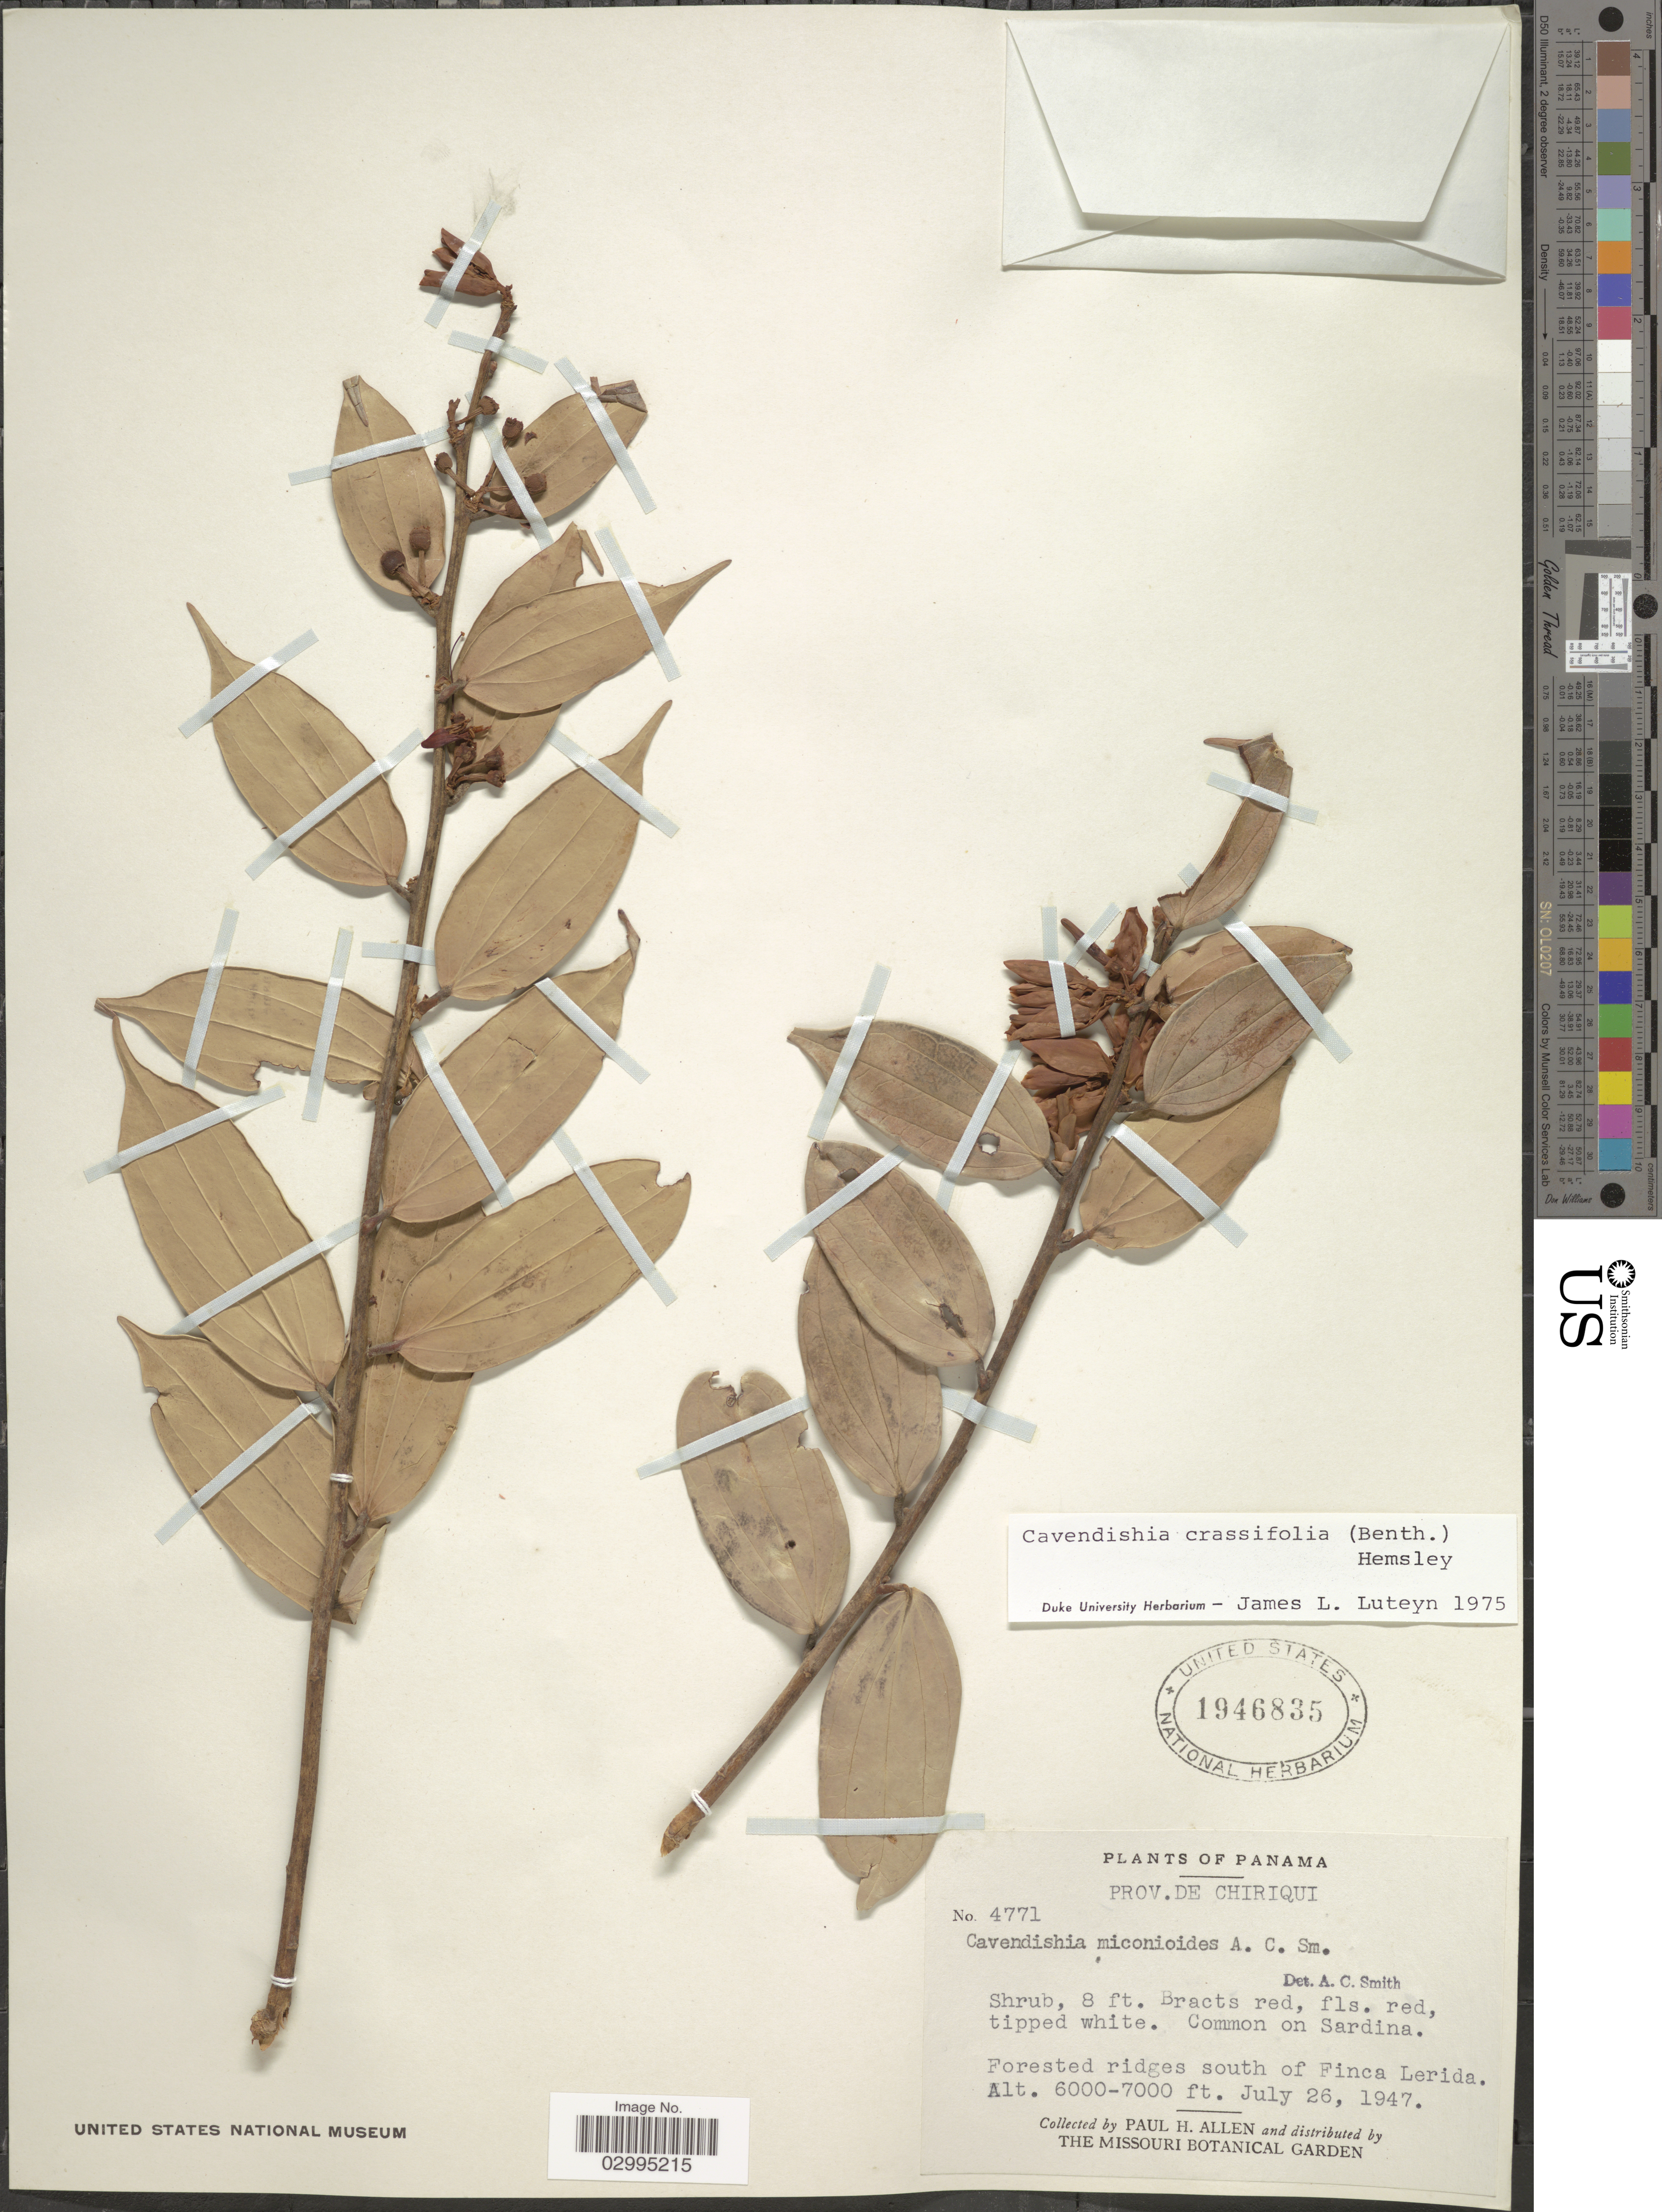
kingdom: Plantae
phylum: Tracheophyta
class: Magnoliopsida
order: Ericales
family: Ericaceae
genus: Cavendishia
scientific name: Cavendishia crassifolia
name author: (Benth.) Hemsl.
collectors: P. H. Allen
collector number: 4771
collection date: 1947-07-26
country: Panama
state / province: Chiriqui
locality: Forested ridges south of Finca Lerida.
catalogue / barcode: US 1946835